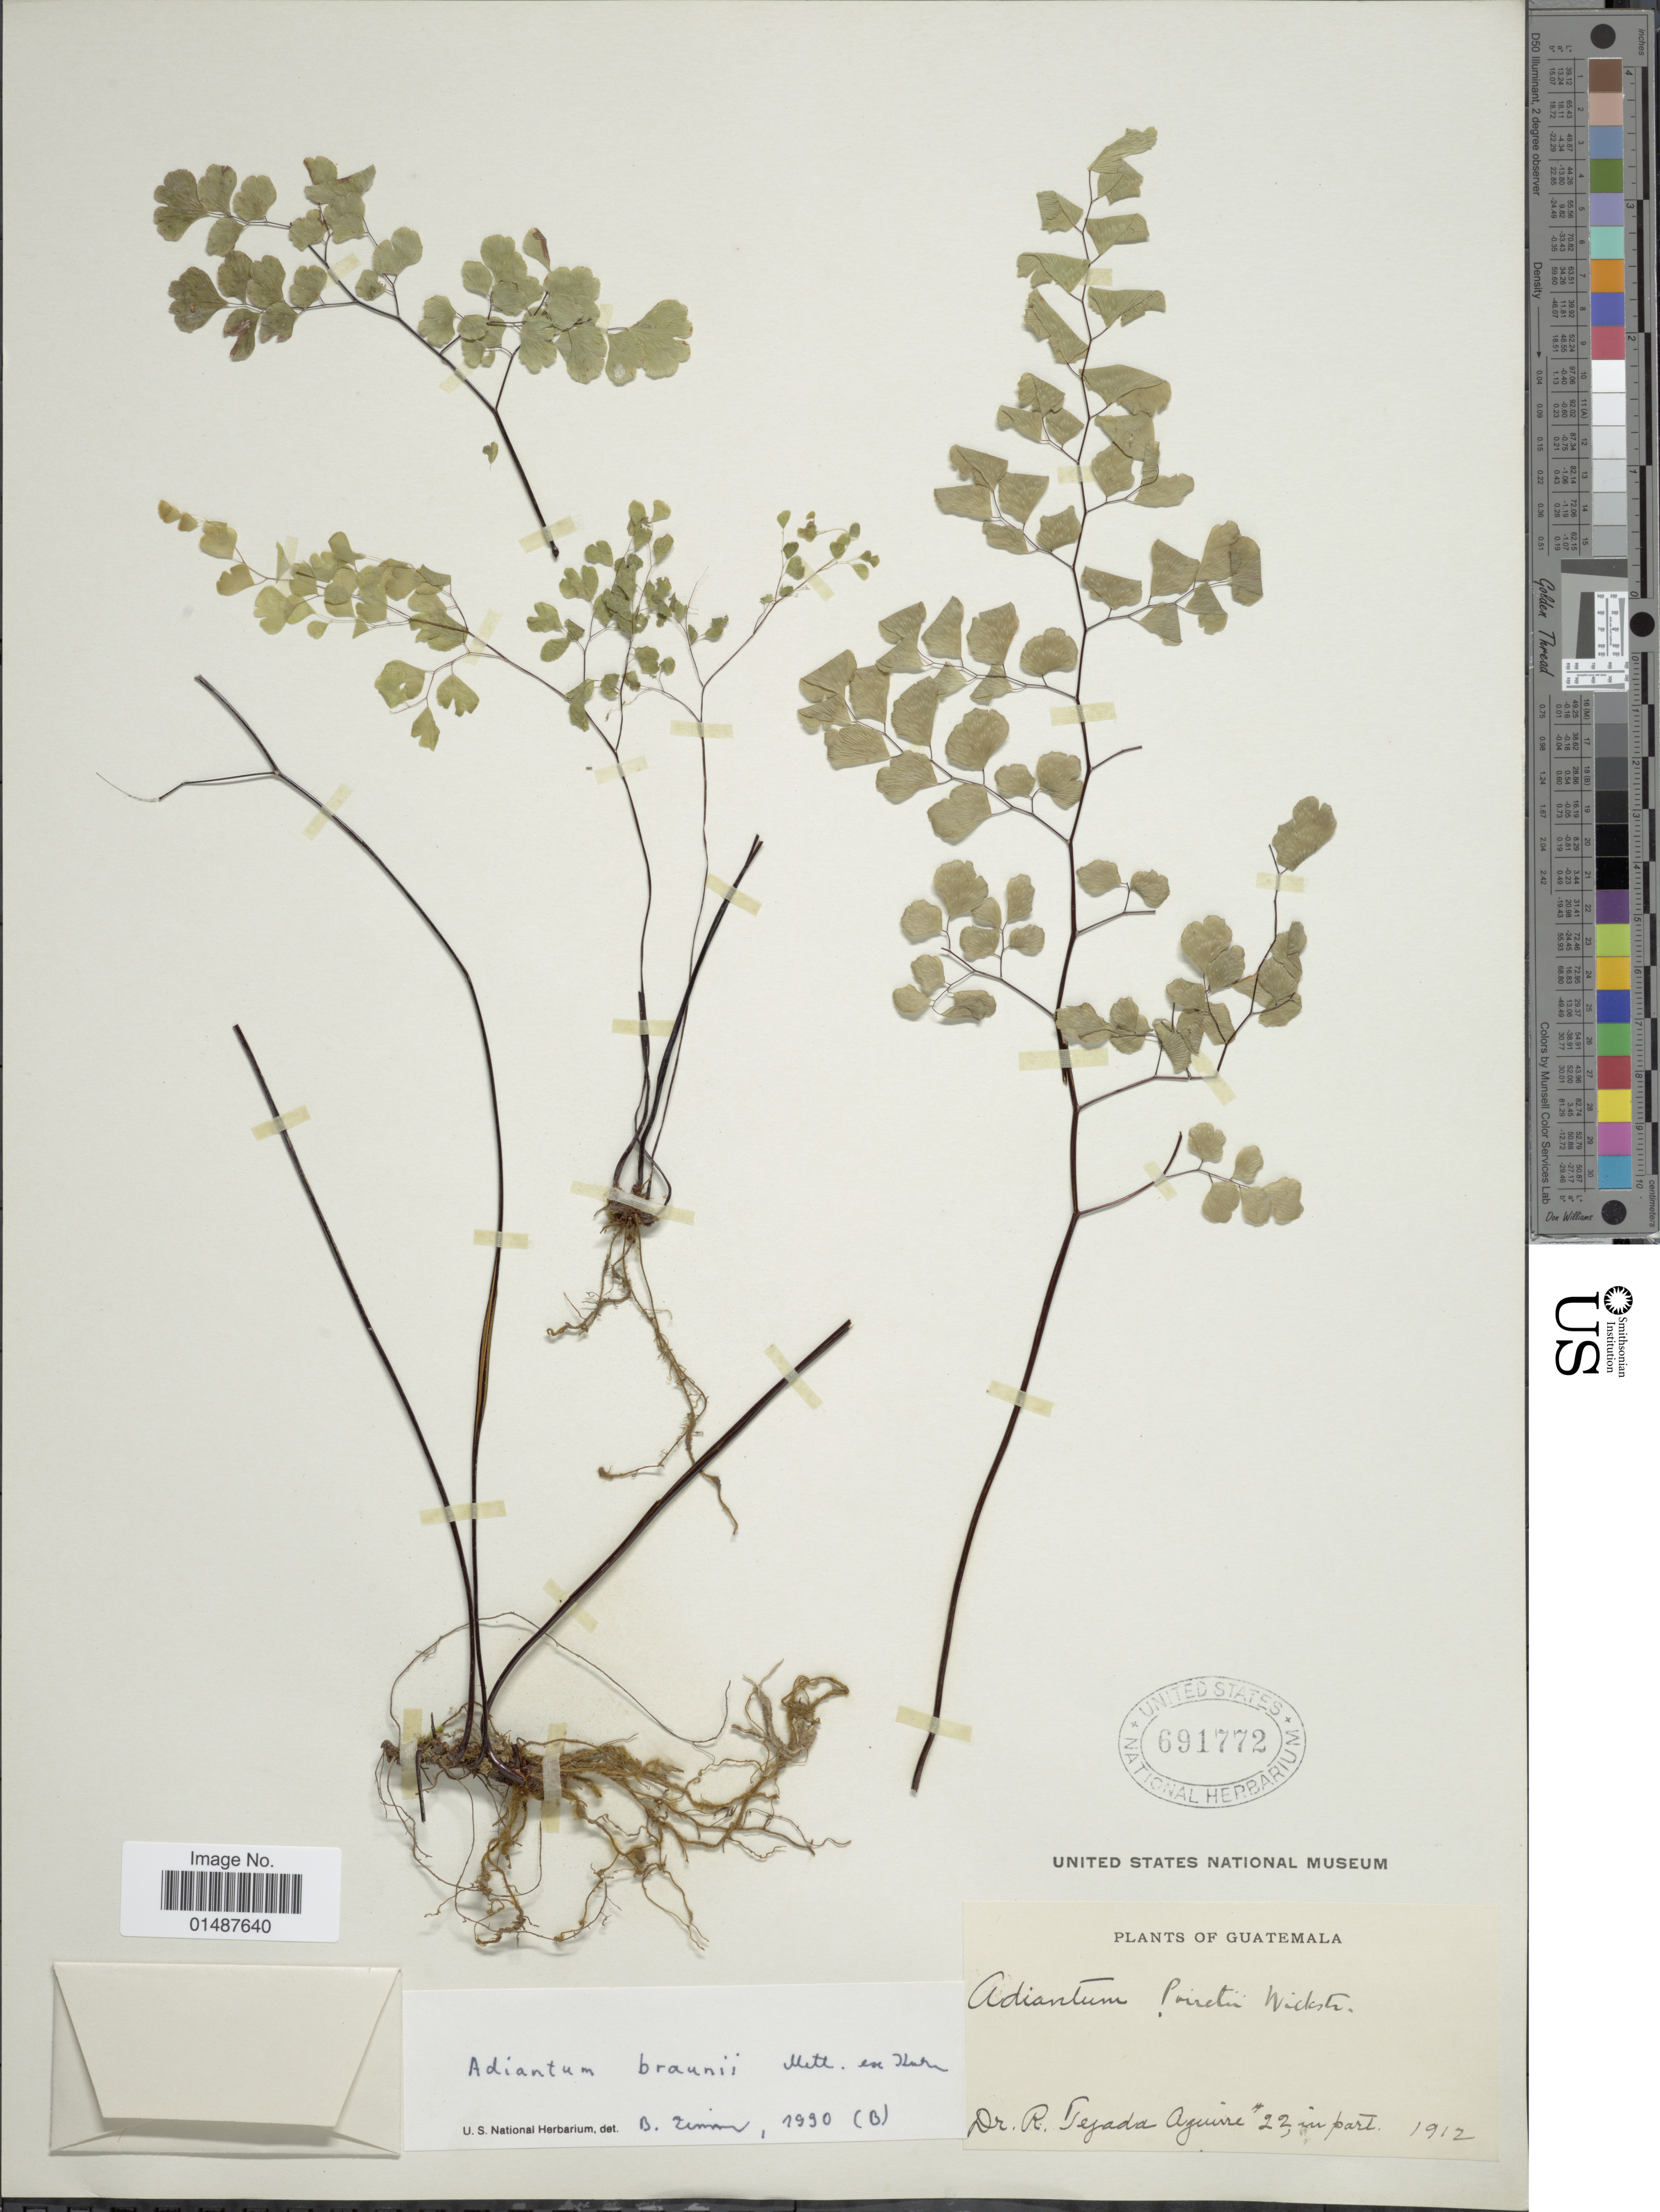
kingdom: Plantae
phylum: Tracheophyta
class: Polypodiopsida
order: Polypodiales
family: Pteridaceae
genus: Adiantum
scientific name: Adiantum braunii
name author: Mett. ex Kuhn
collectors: R. Aguirre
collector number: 22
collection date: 1912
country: Guatemala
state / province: Guatemala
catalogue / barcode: US 691772